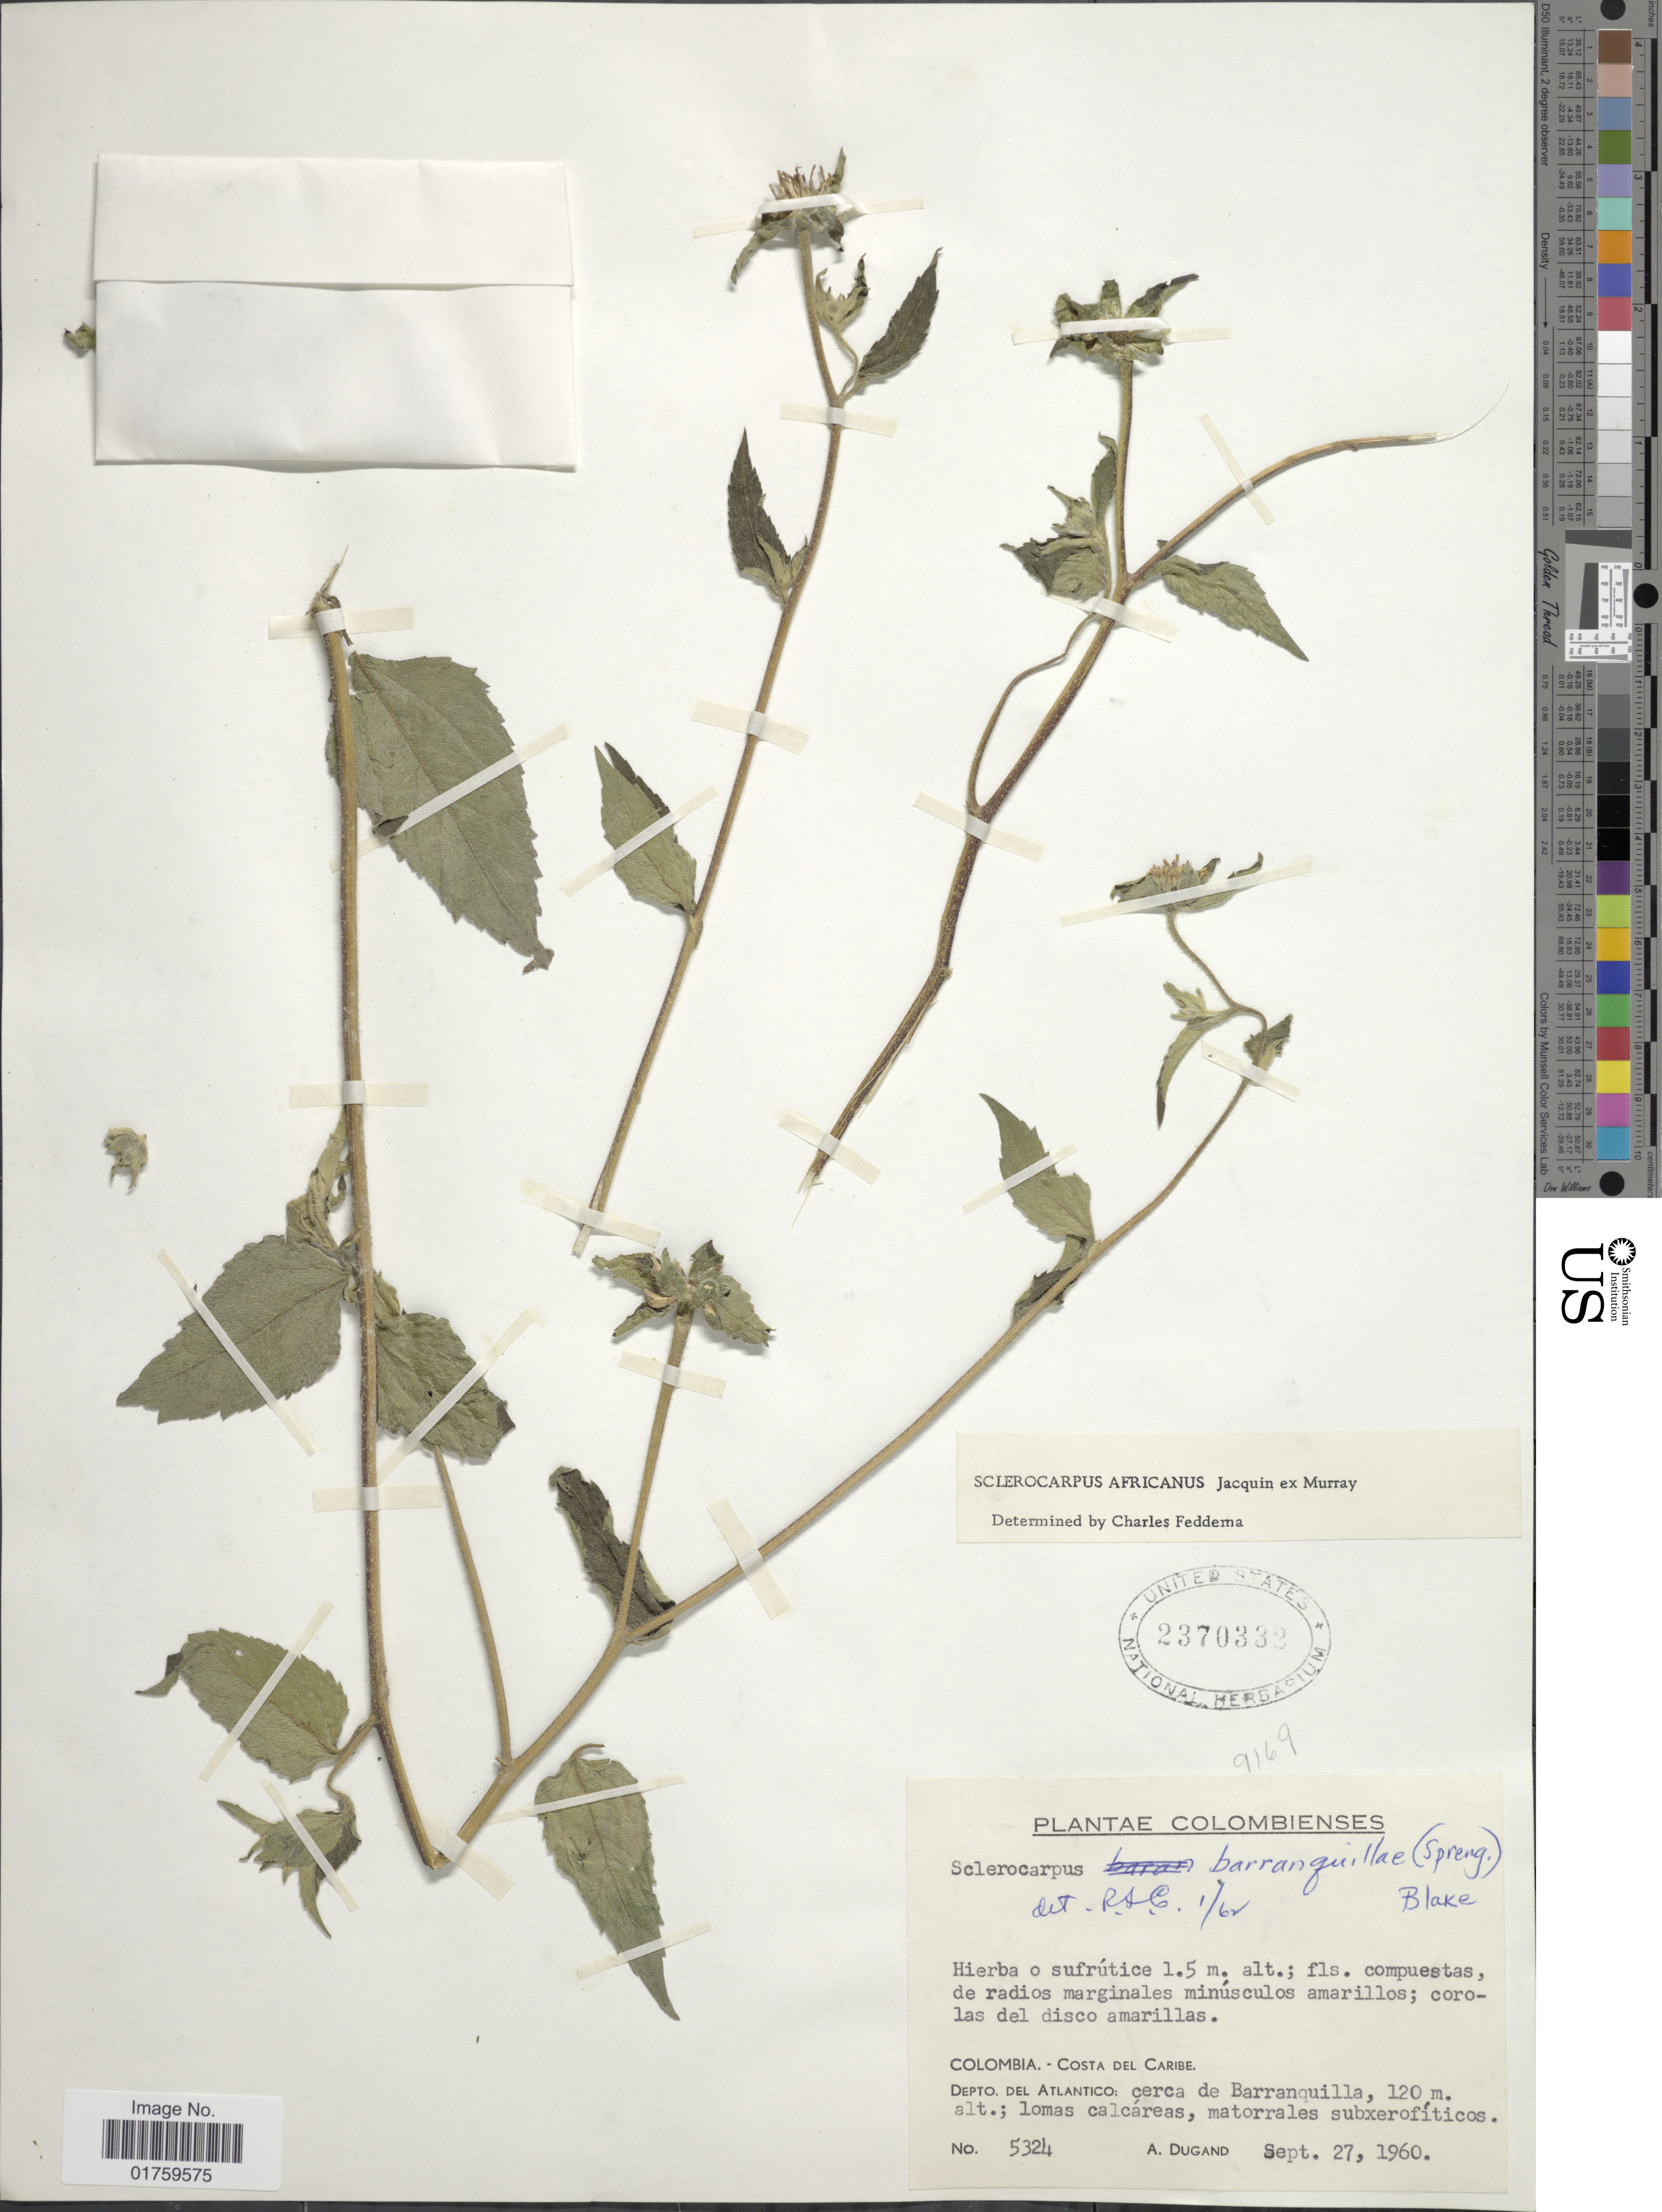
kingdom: Plantae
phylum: Tracheophyta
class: Magnoliopsida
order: Asterales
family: Asteraceae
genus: Sclerocarpus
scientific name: Sclerocarpus africanus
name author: Jacq.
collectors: A. Dugand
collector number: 5324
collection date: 1960-09-27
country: Colombia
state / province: Atlántico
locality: Costa del Caribe, cerca de Barranquilla.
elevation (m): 120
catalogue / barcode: US 2370332